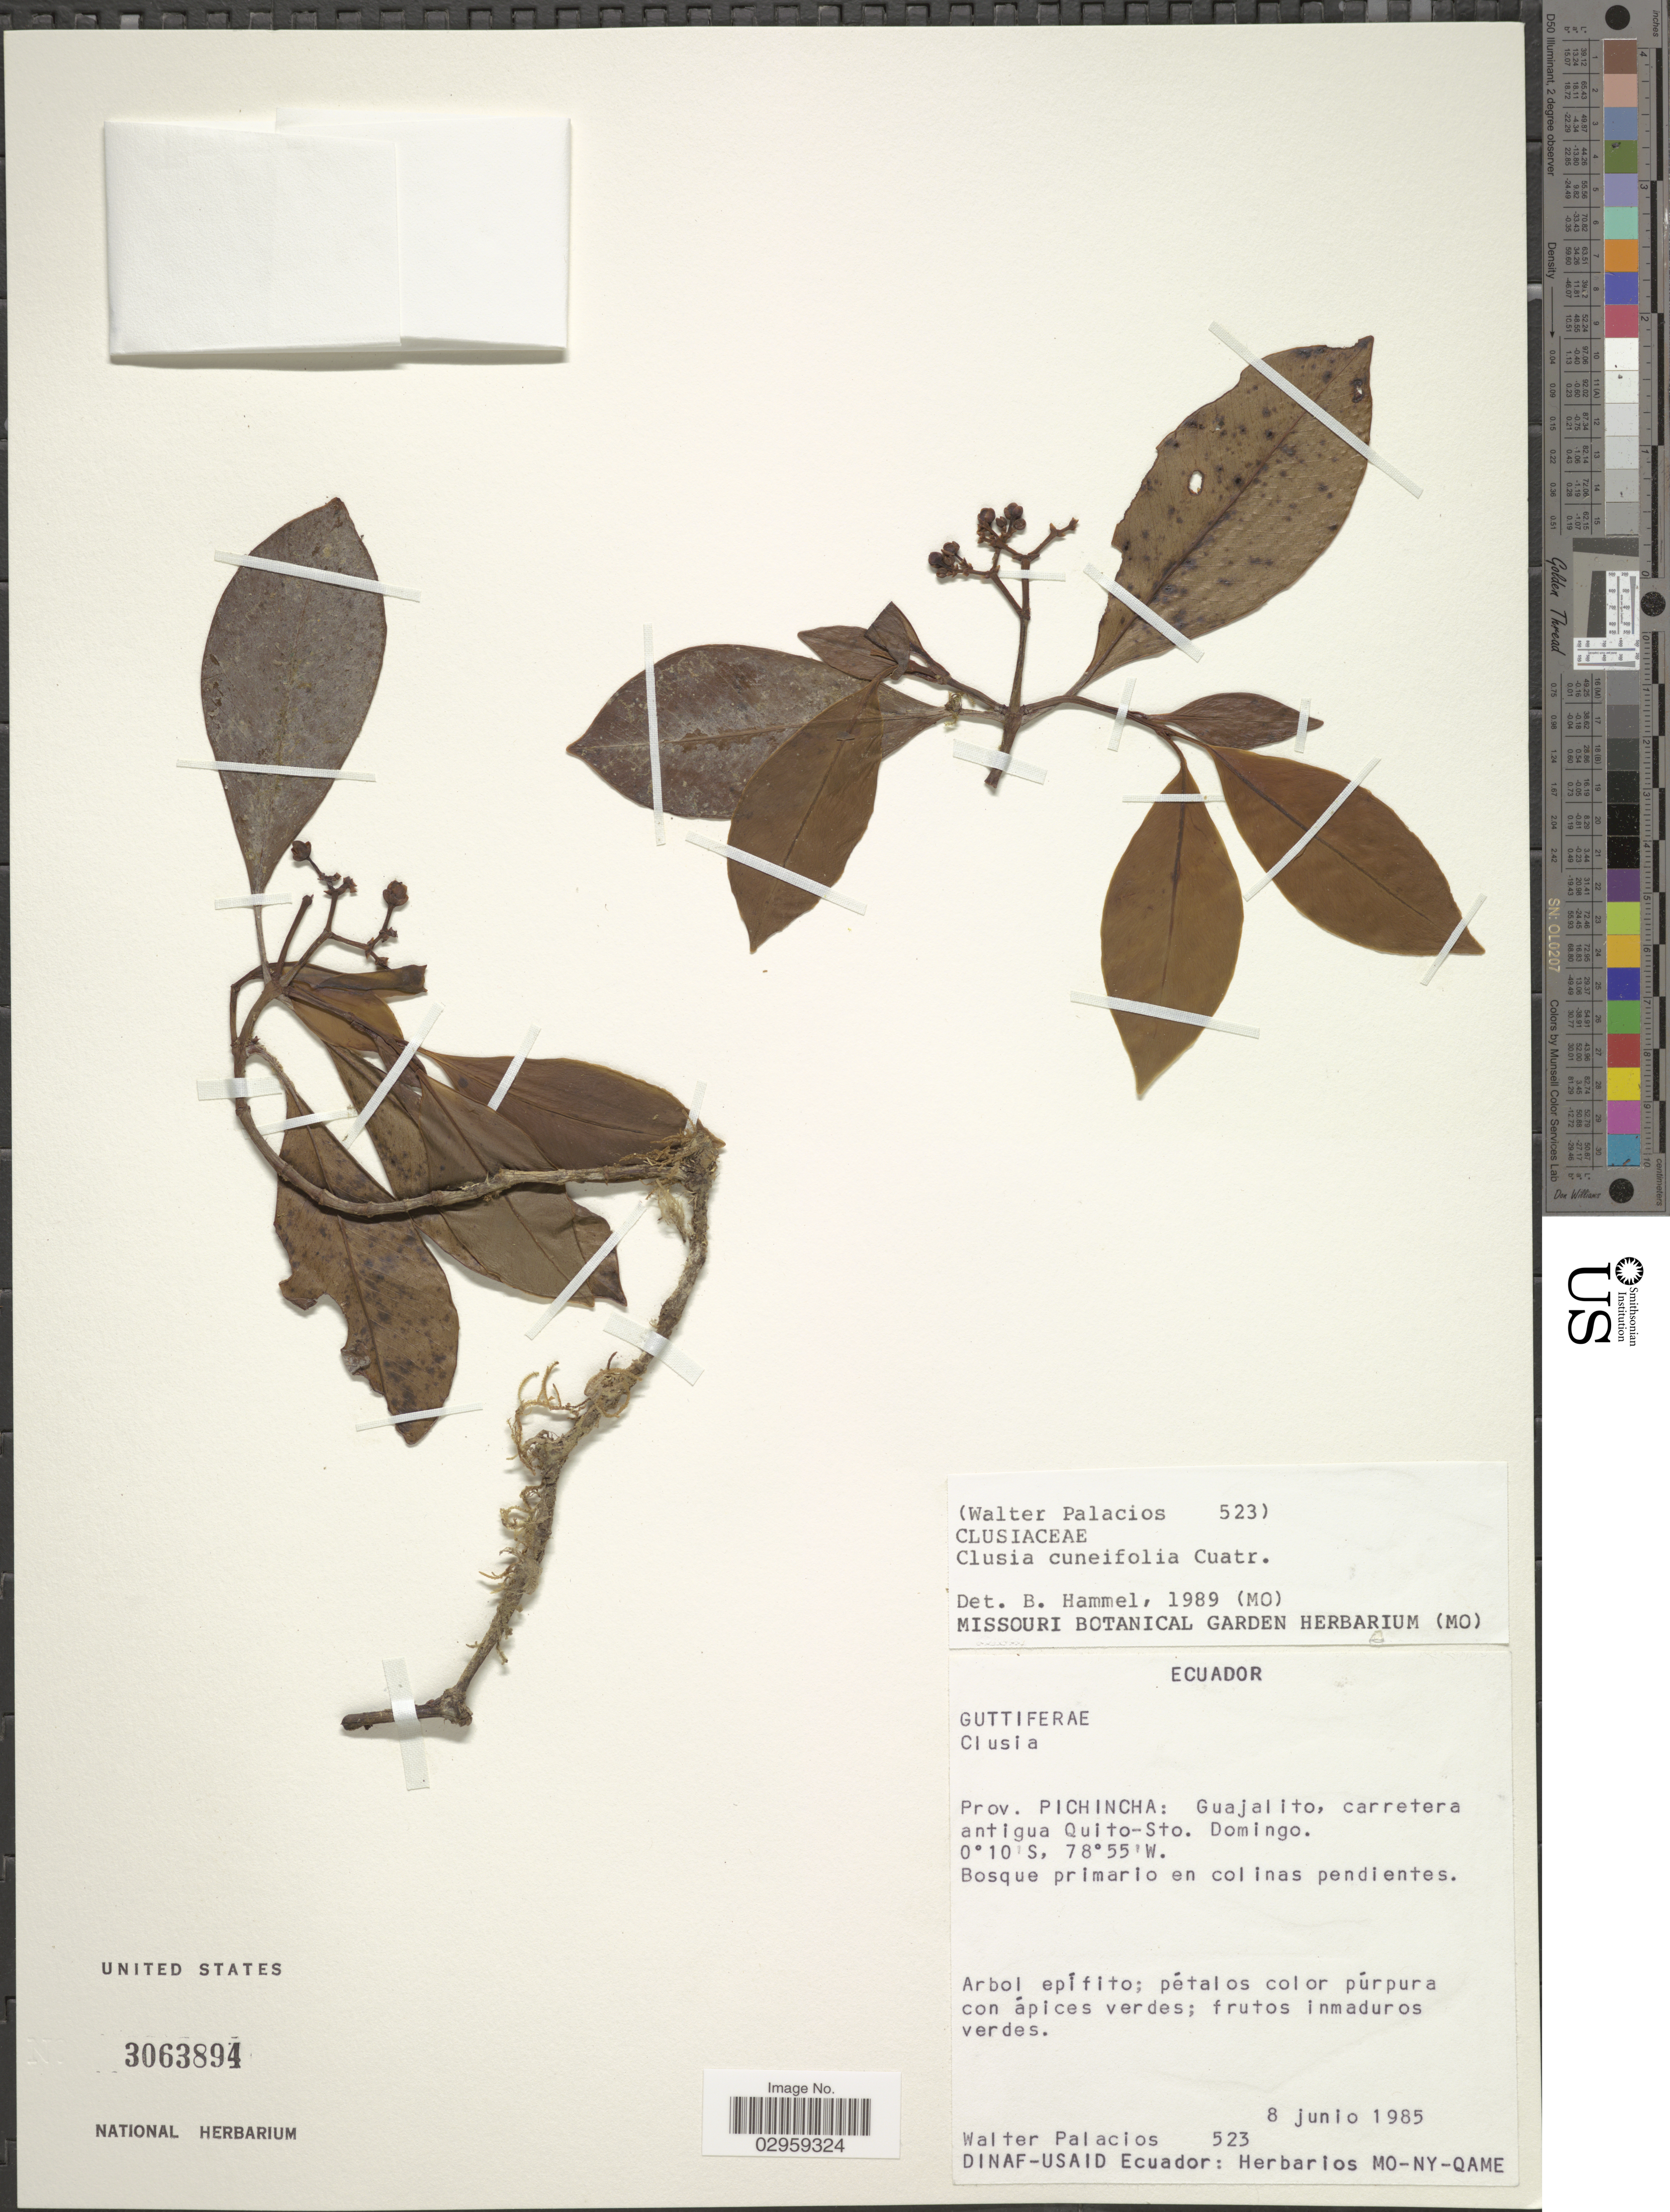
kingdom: Plantae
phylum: Tracheophyta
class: Magnoliopsida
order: Malpighiales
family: Clusiaceae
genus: Clusia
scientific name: Clusia cuneifolia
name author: Cuatrec.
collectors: W. Palacios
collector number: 523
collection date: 1985-06-08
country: Ecuador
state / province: Pichincha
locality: Guajalito, carretera antigua Quito-Sto. Domingo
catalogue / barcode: US 3063894